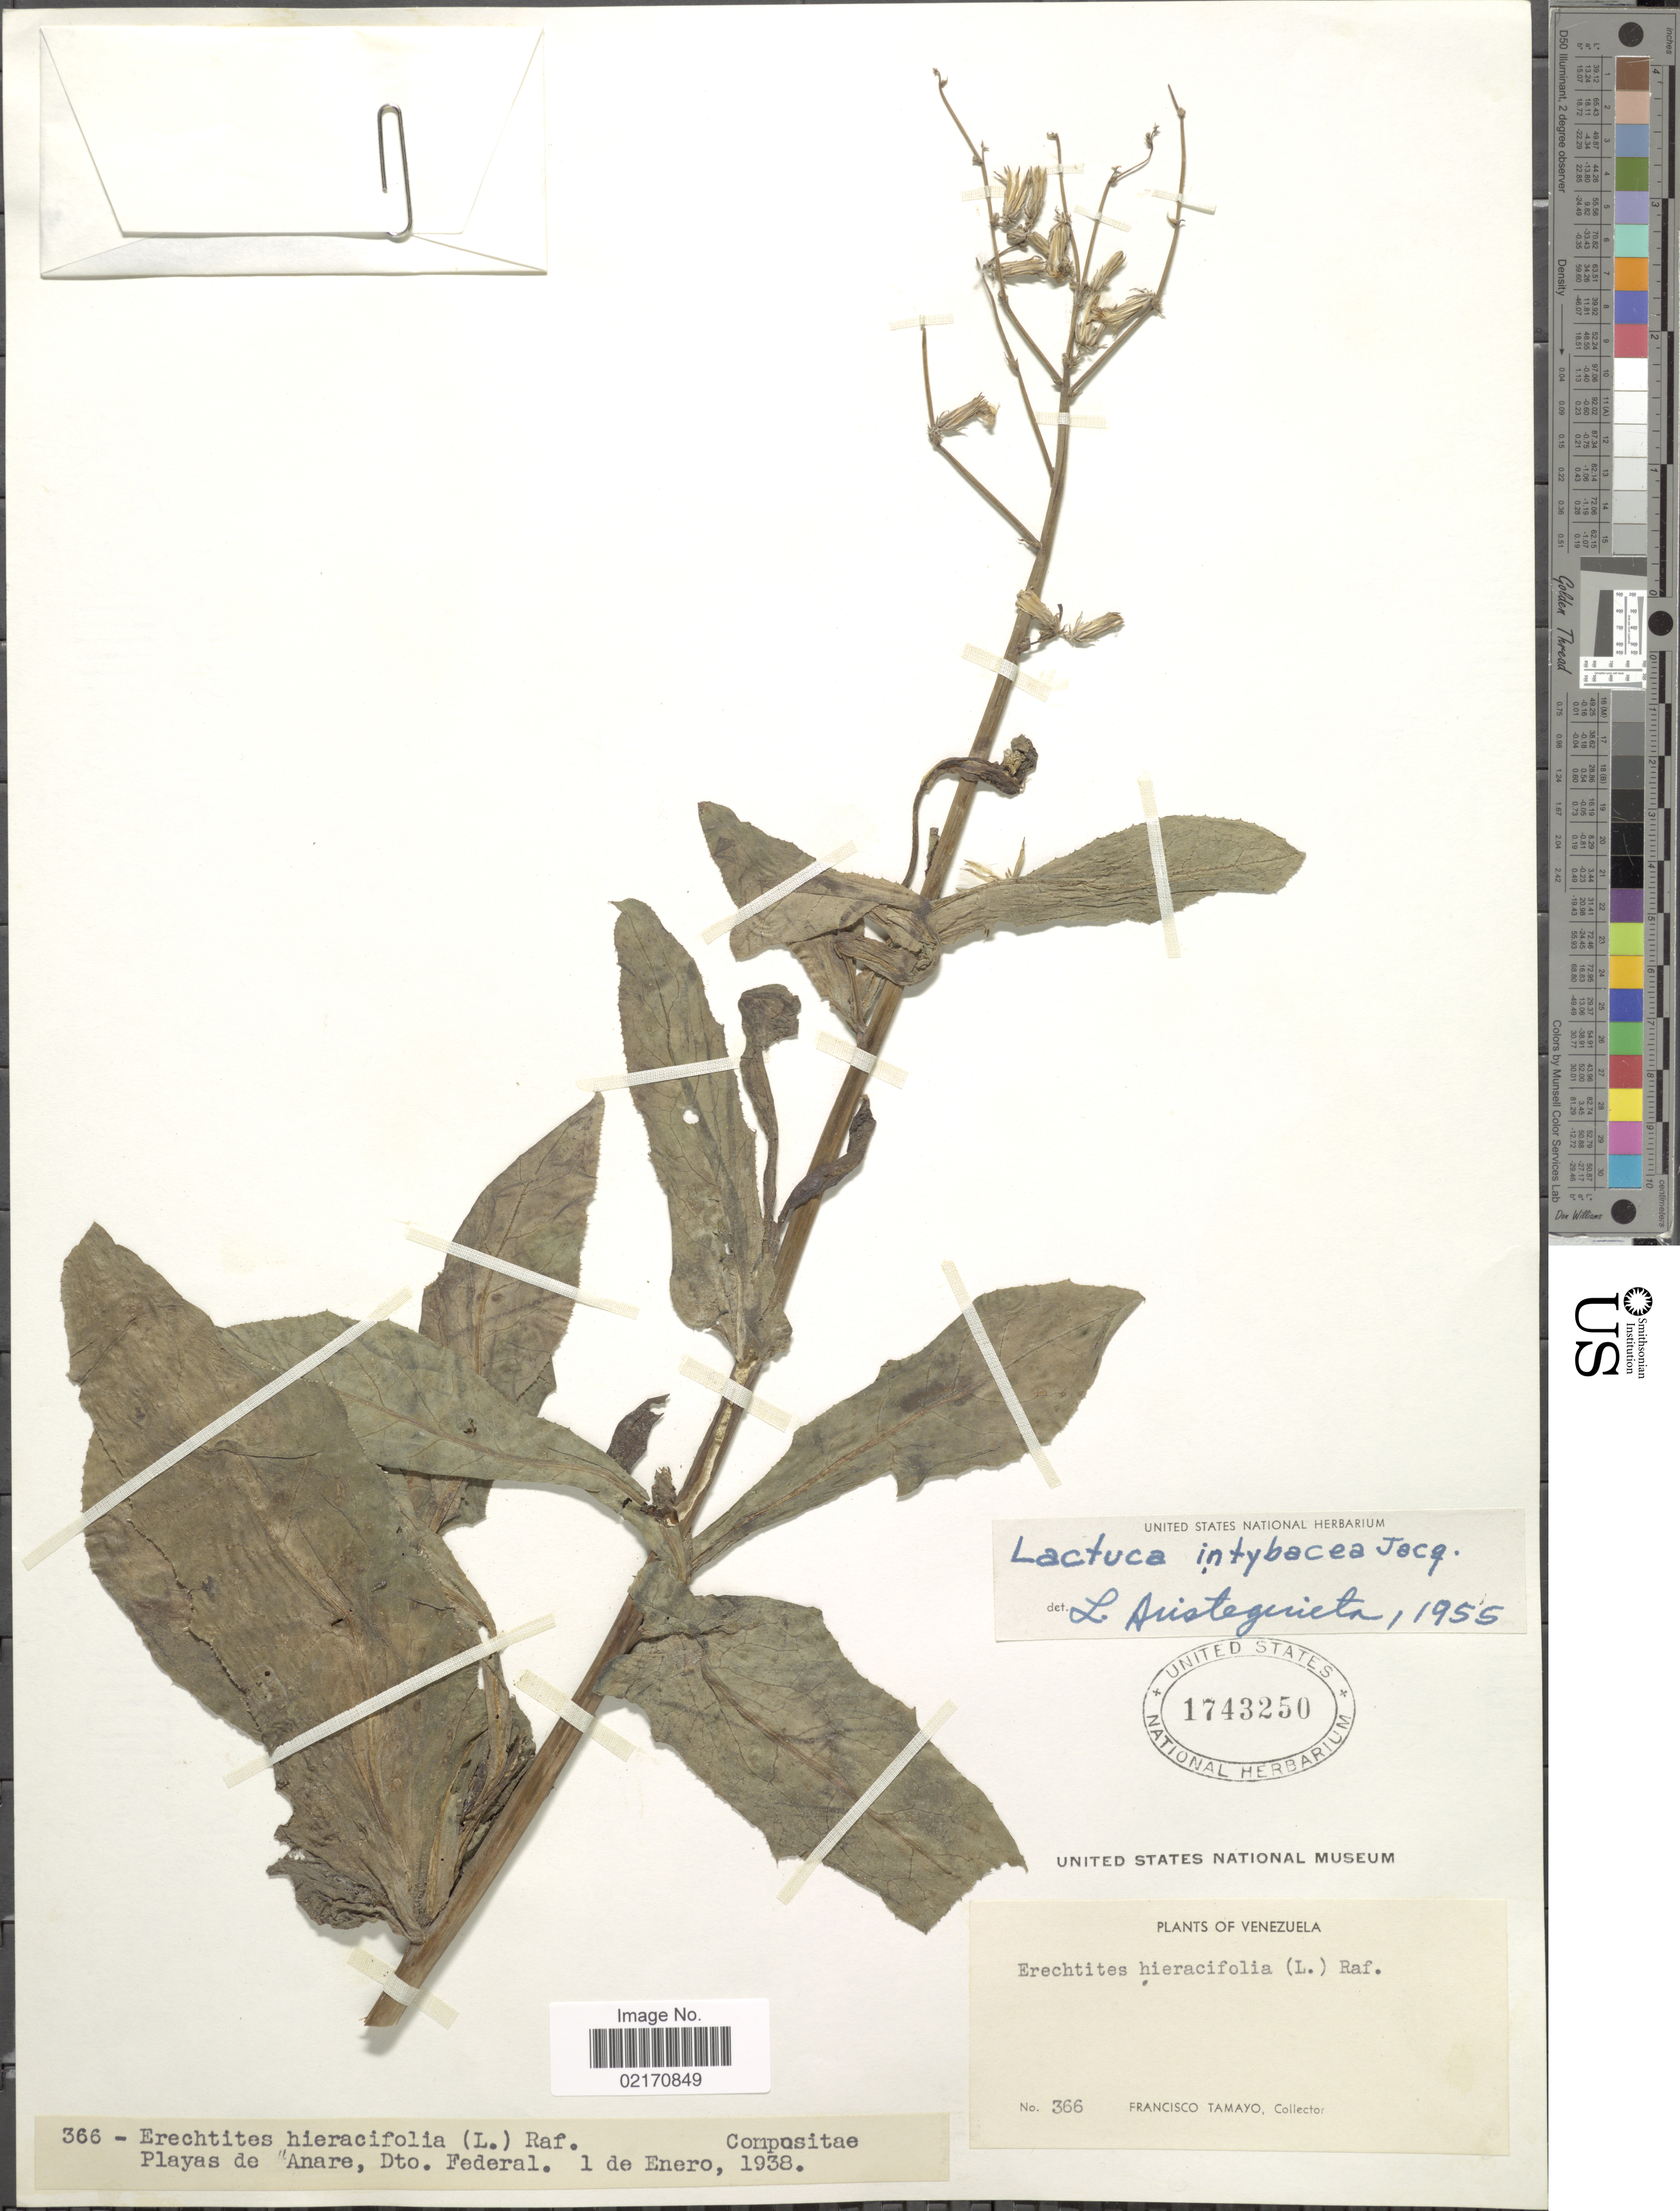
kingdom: Plantae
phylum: Tracheophyta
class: Magnoliopsida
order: Asterales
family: Asteraceae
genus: Launaea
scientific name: Launaea intybacea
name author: (Jacq.) Beauverd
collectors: F. Tamayo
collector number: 366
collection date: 1938-01-01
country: Venezuela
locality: Playas de Anare, Dto. Federal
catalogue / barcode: US 1743250